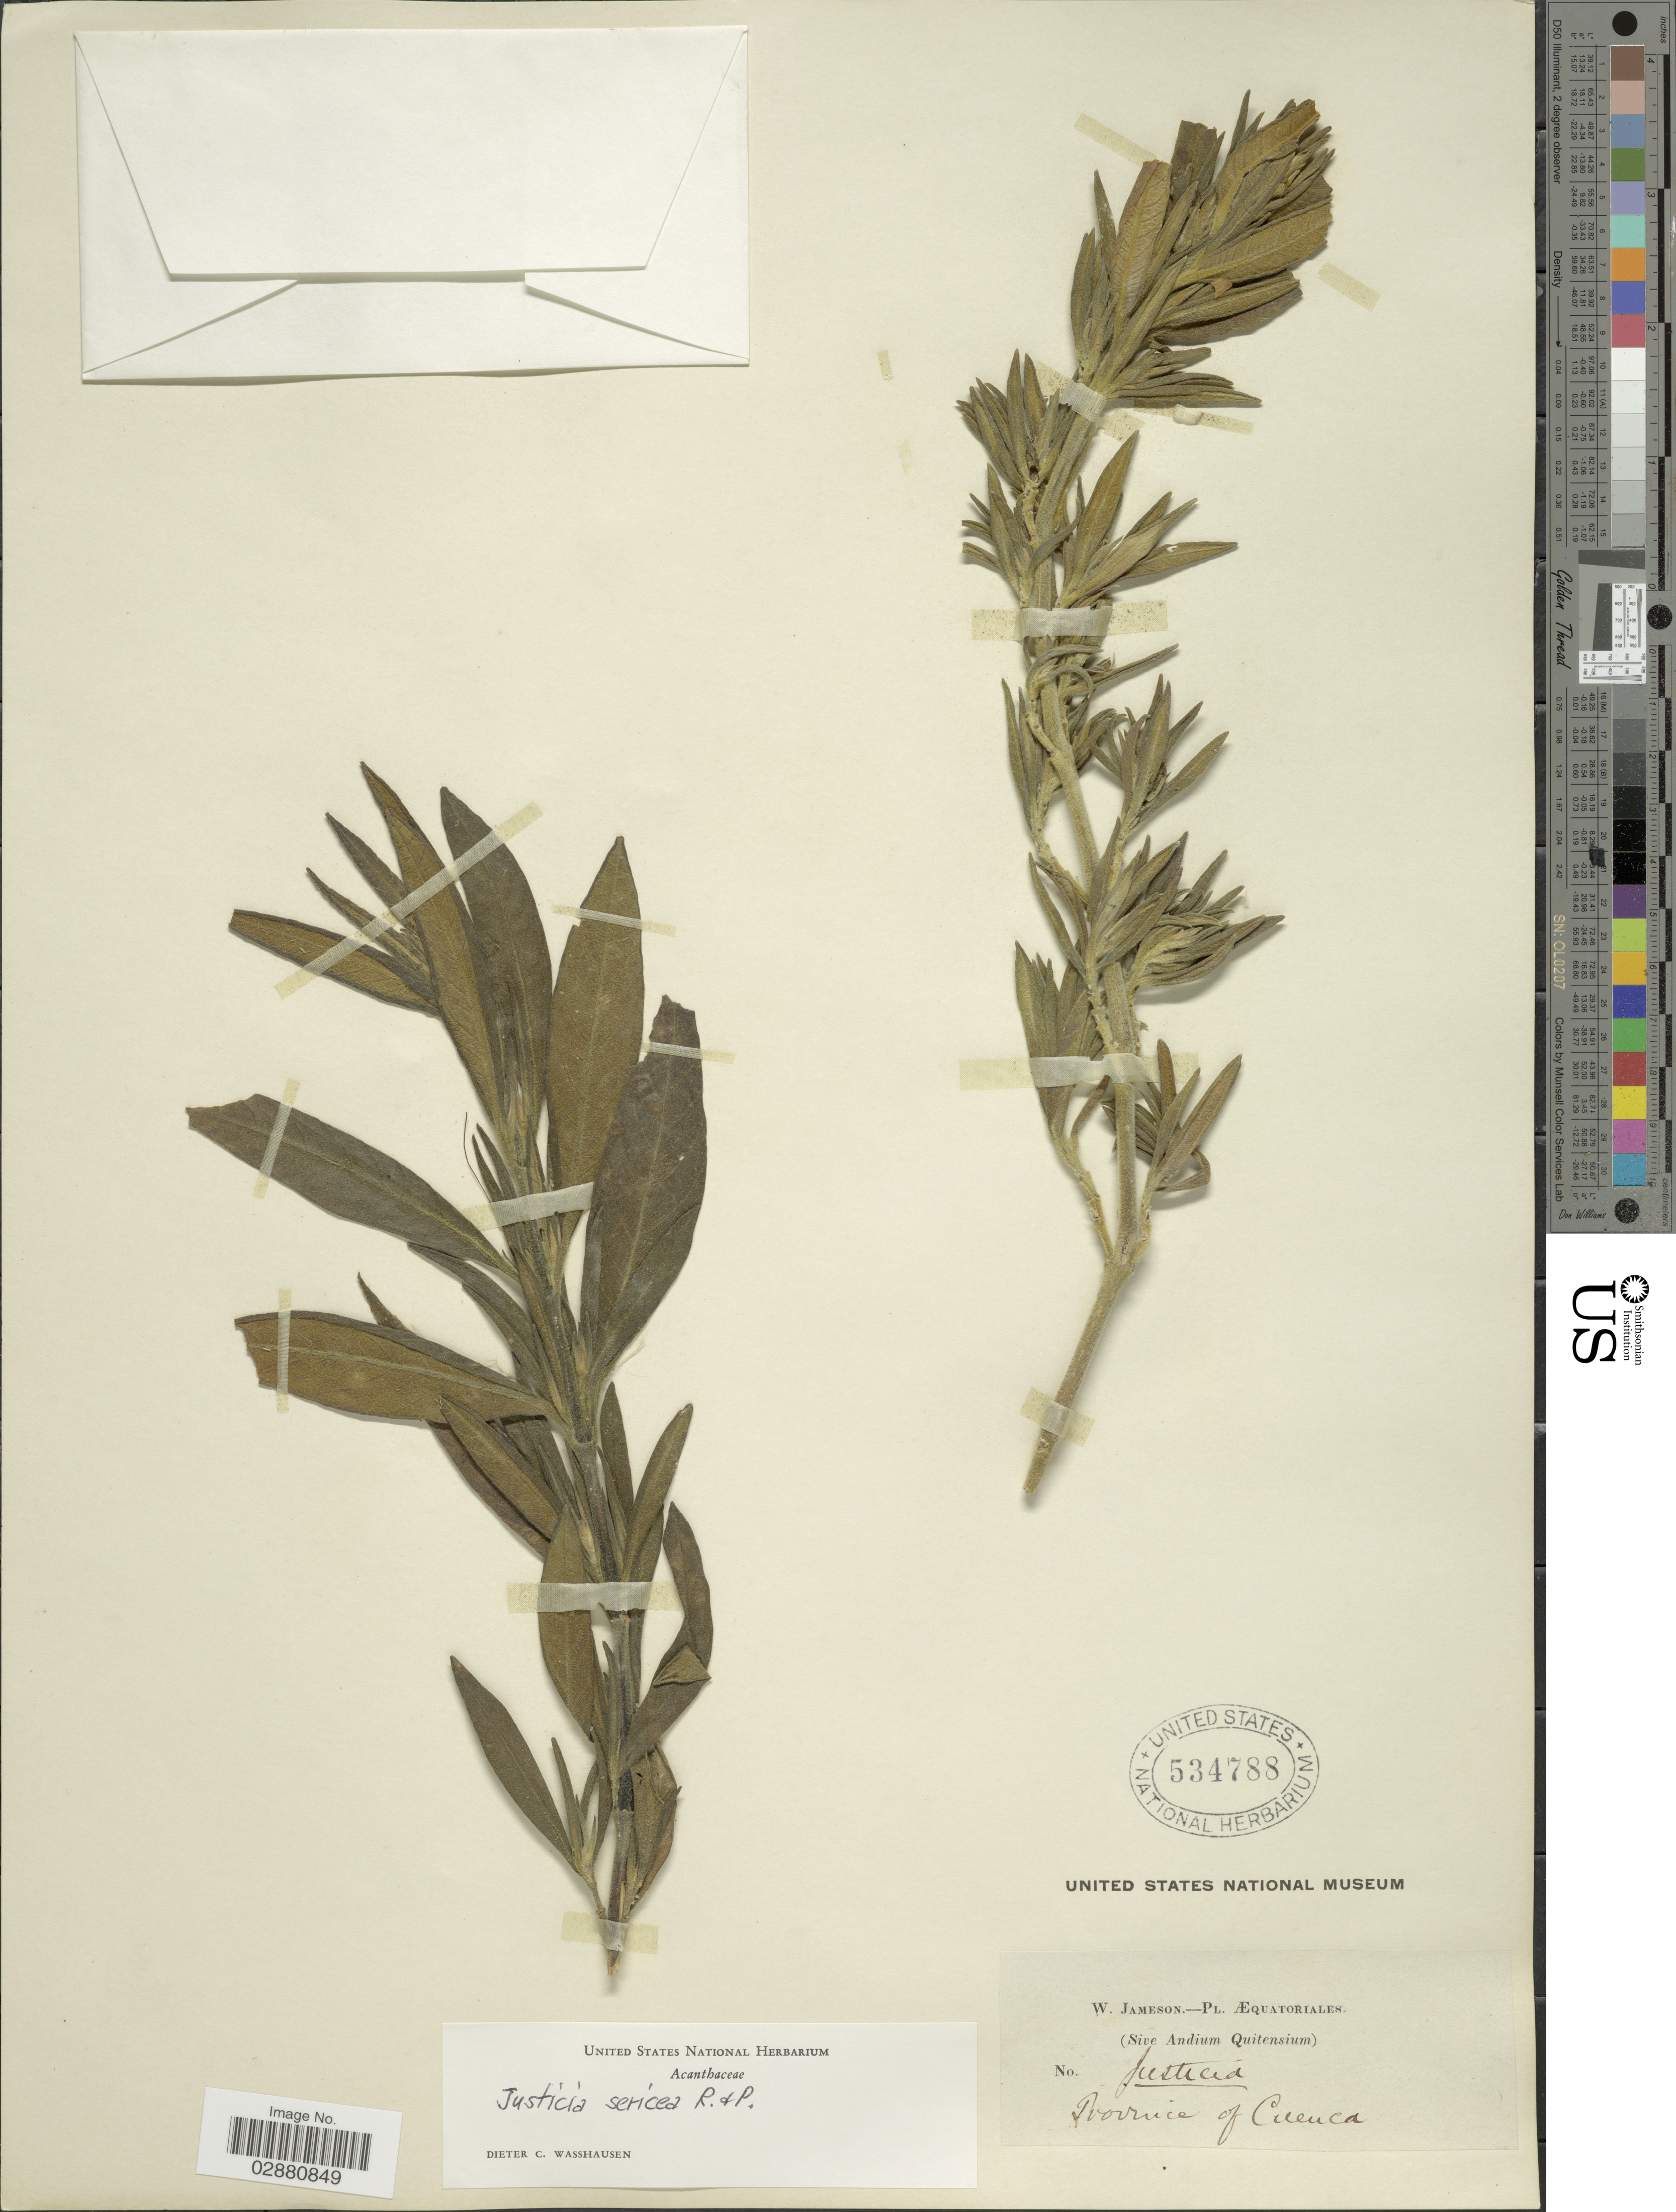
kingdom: Plantae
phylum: Tracheophyta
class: Magnoliopsida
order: Lamiales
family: Acanthaceae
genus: Justicia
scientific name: Justicia sericea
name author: Ruiz & Pav.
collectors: W. Jameson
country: Ecuador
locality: Province of Cuenca.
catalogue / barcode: US 534788